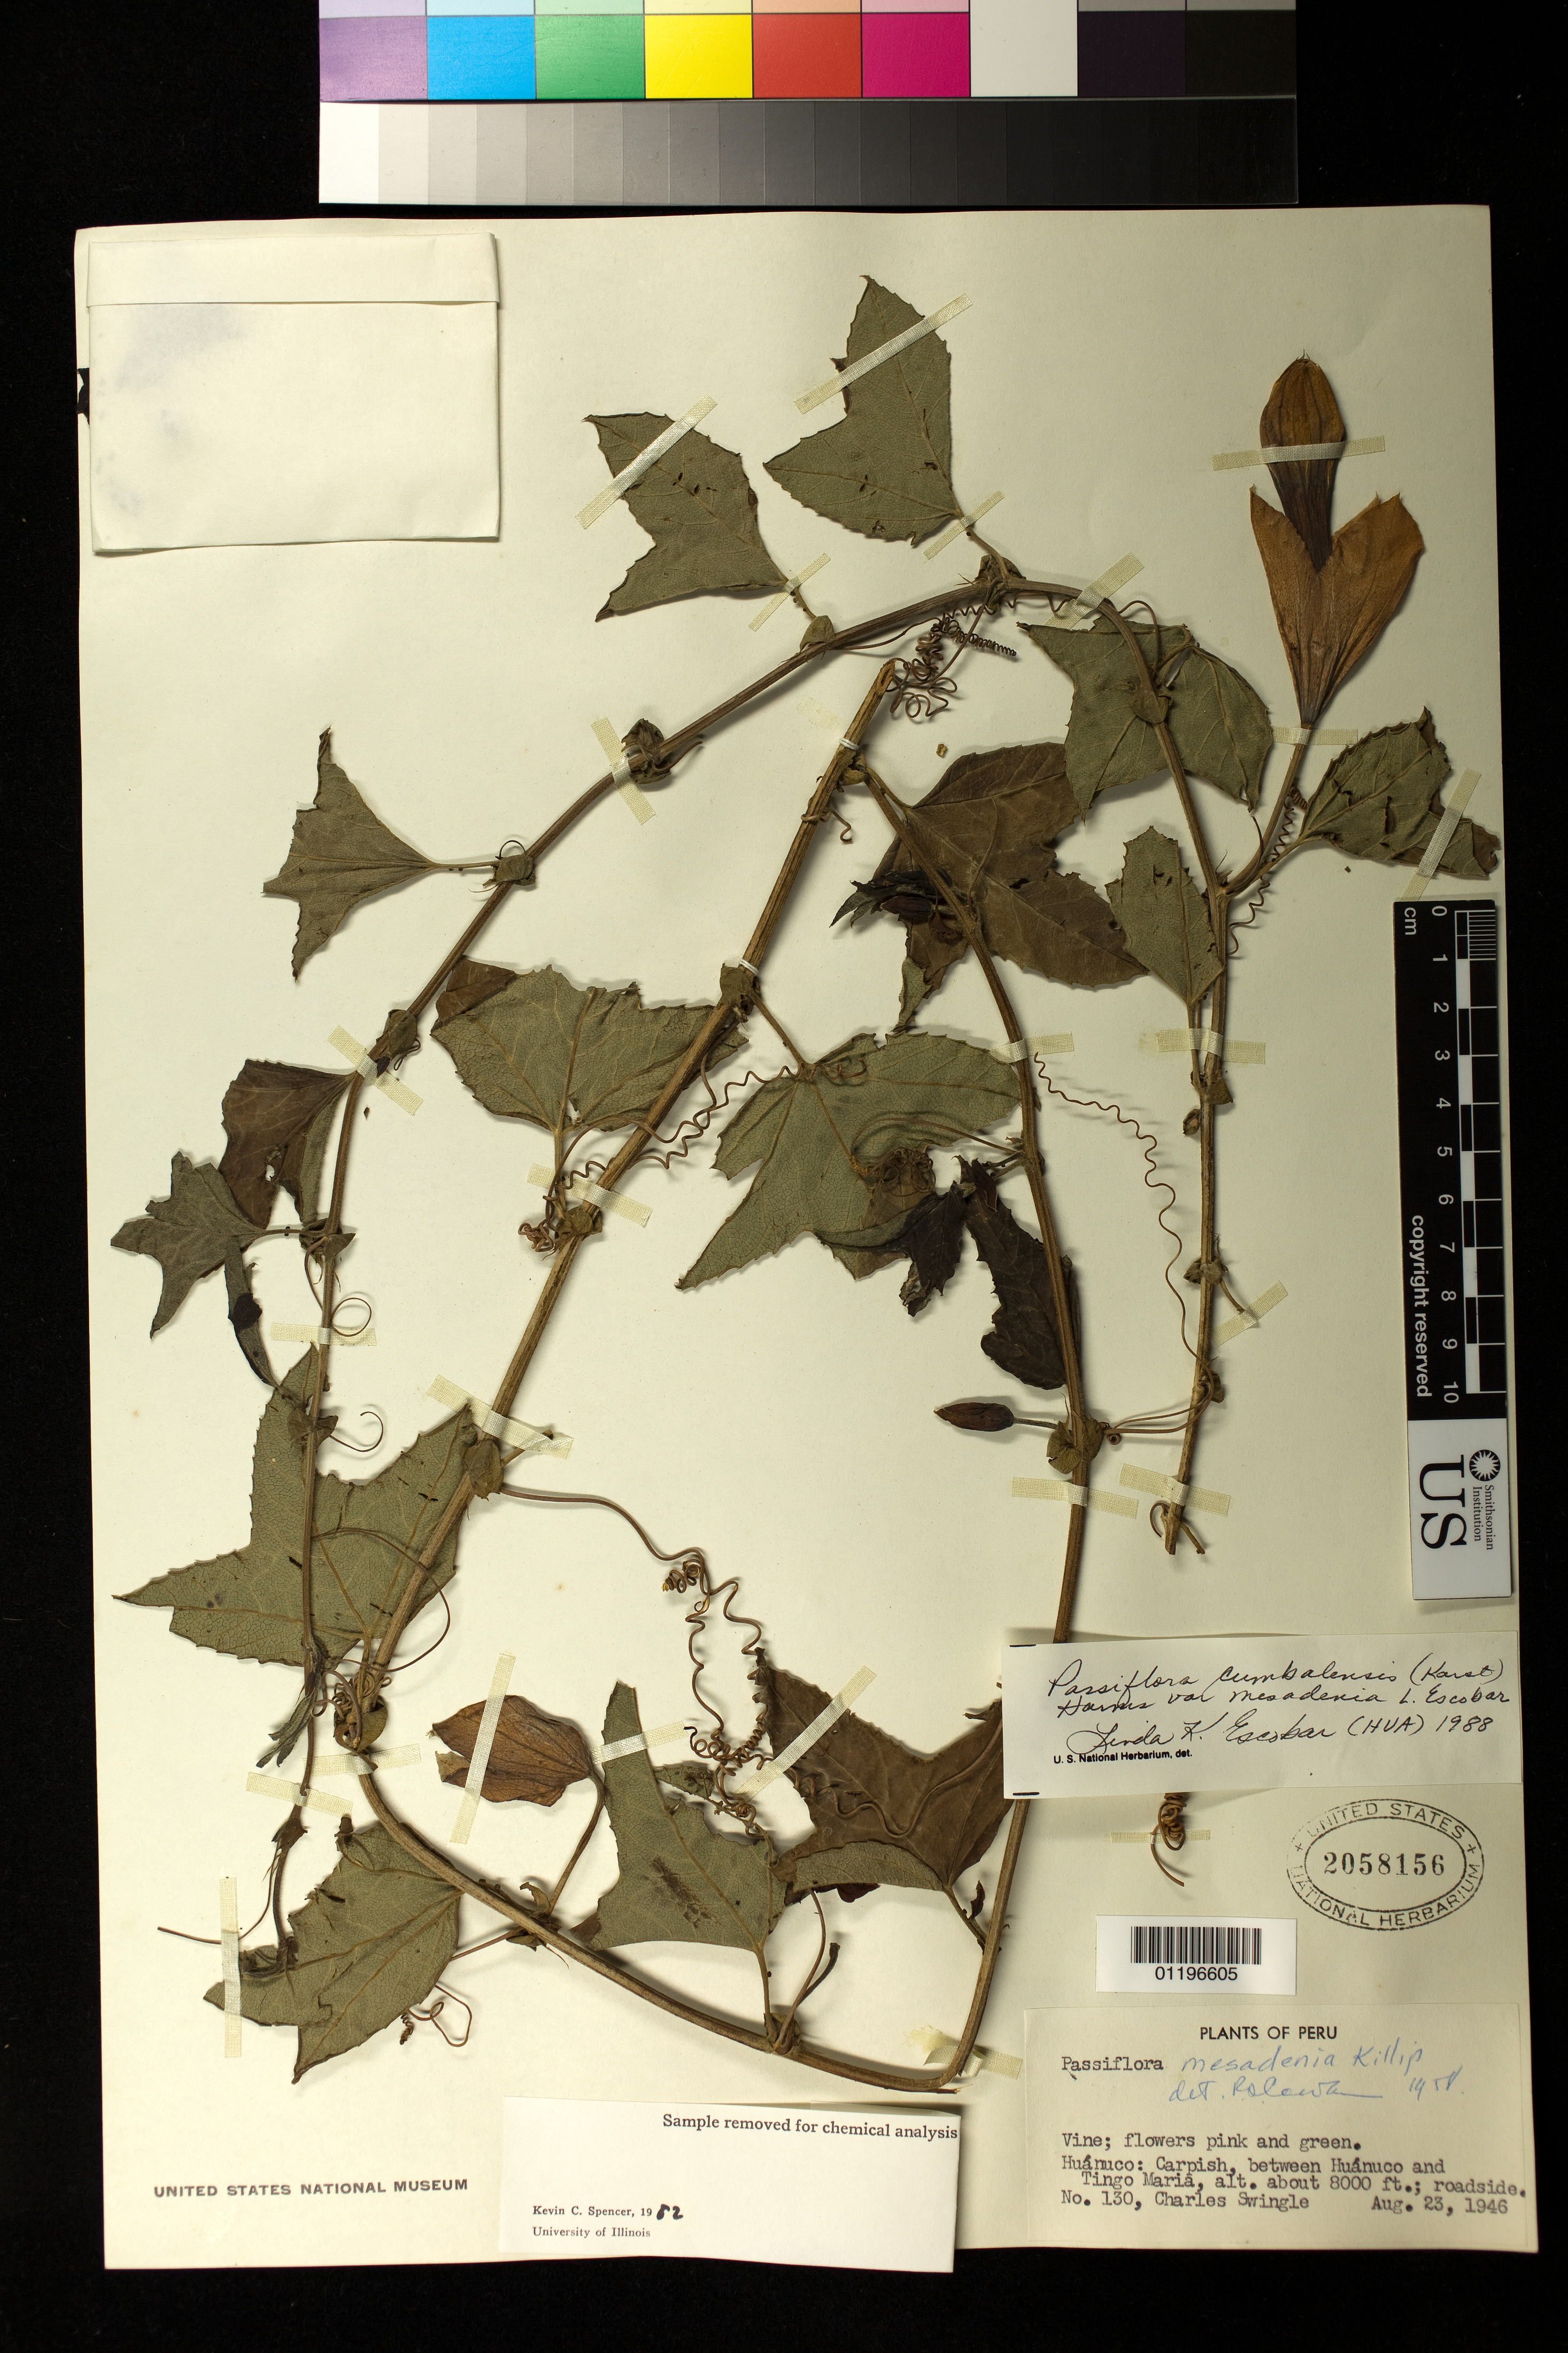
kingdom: Plantae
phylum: Tracheophyta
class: Magnoliopsida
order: Malpighiales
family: Passifloraceae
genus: Passiflora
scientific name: Passiflora cumbalensis var. mesadenia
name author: (Killip) L.K. Escobar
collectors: C. Swingle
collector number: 130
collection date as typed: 23 Aug 1946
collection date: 1946-08-23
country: Peru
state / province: Huánuco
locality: Huanuco: Carpish, between Huanuco and Tingo Maria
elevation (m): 2438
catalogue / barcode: US 2058156